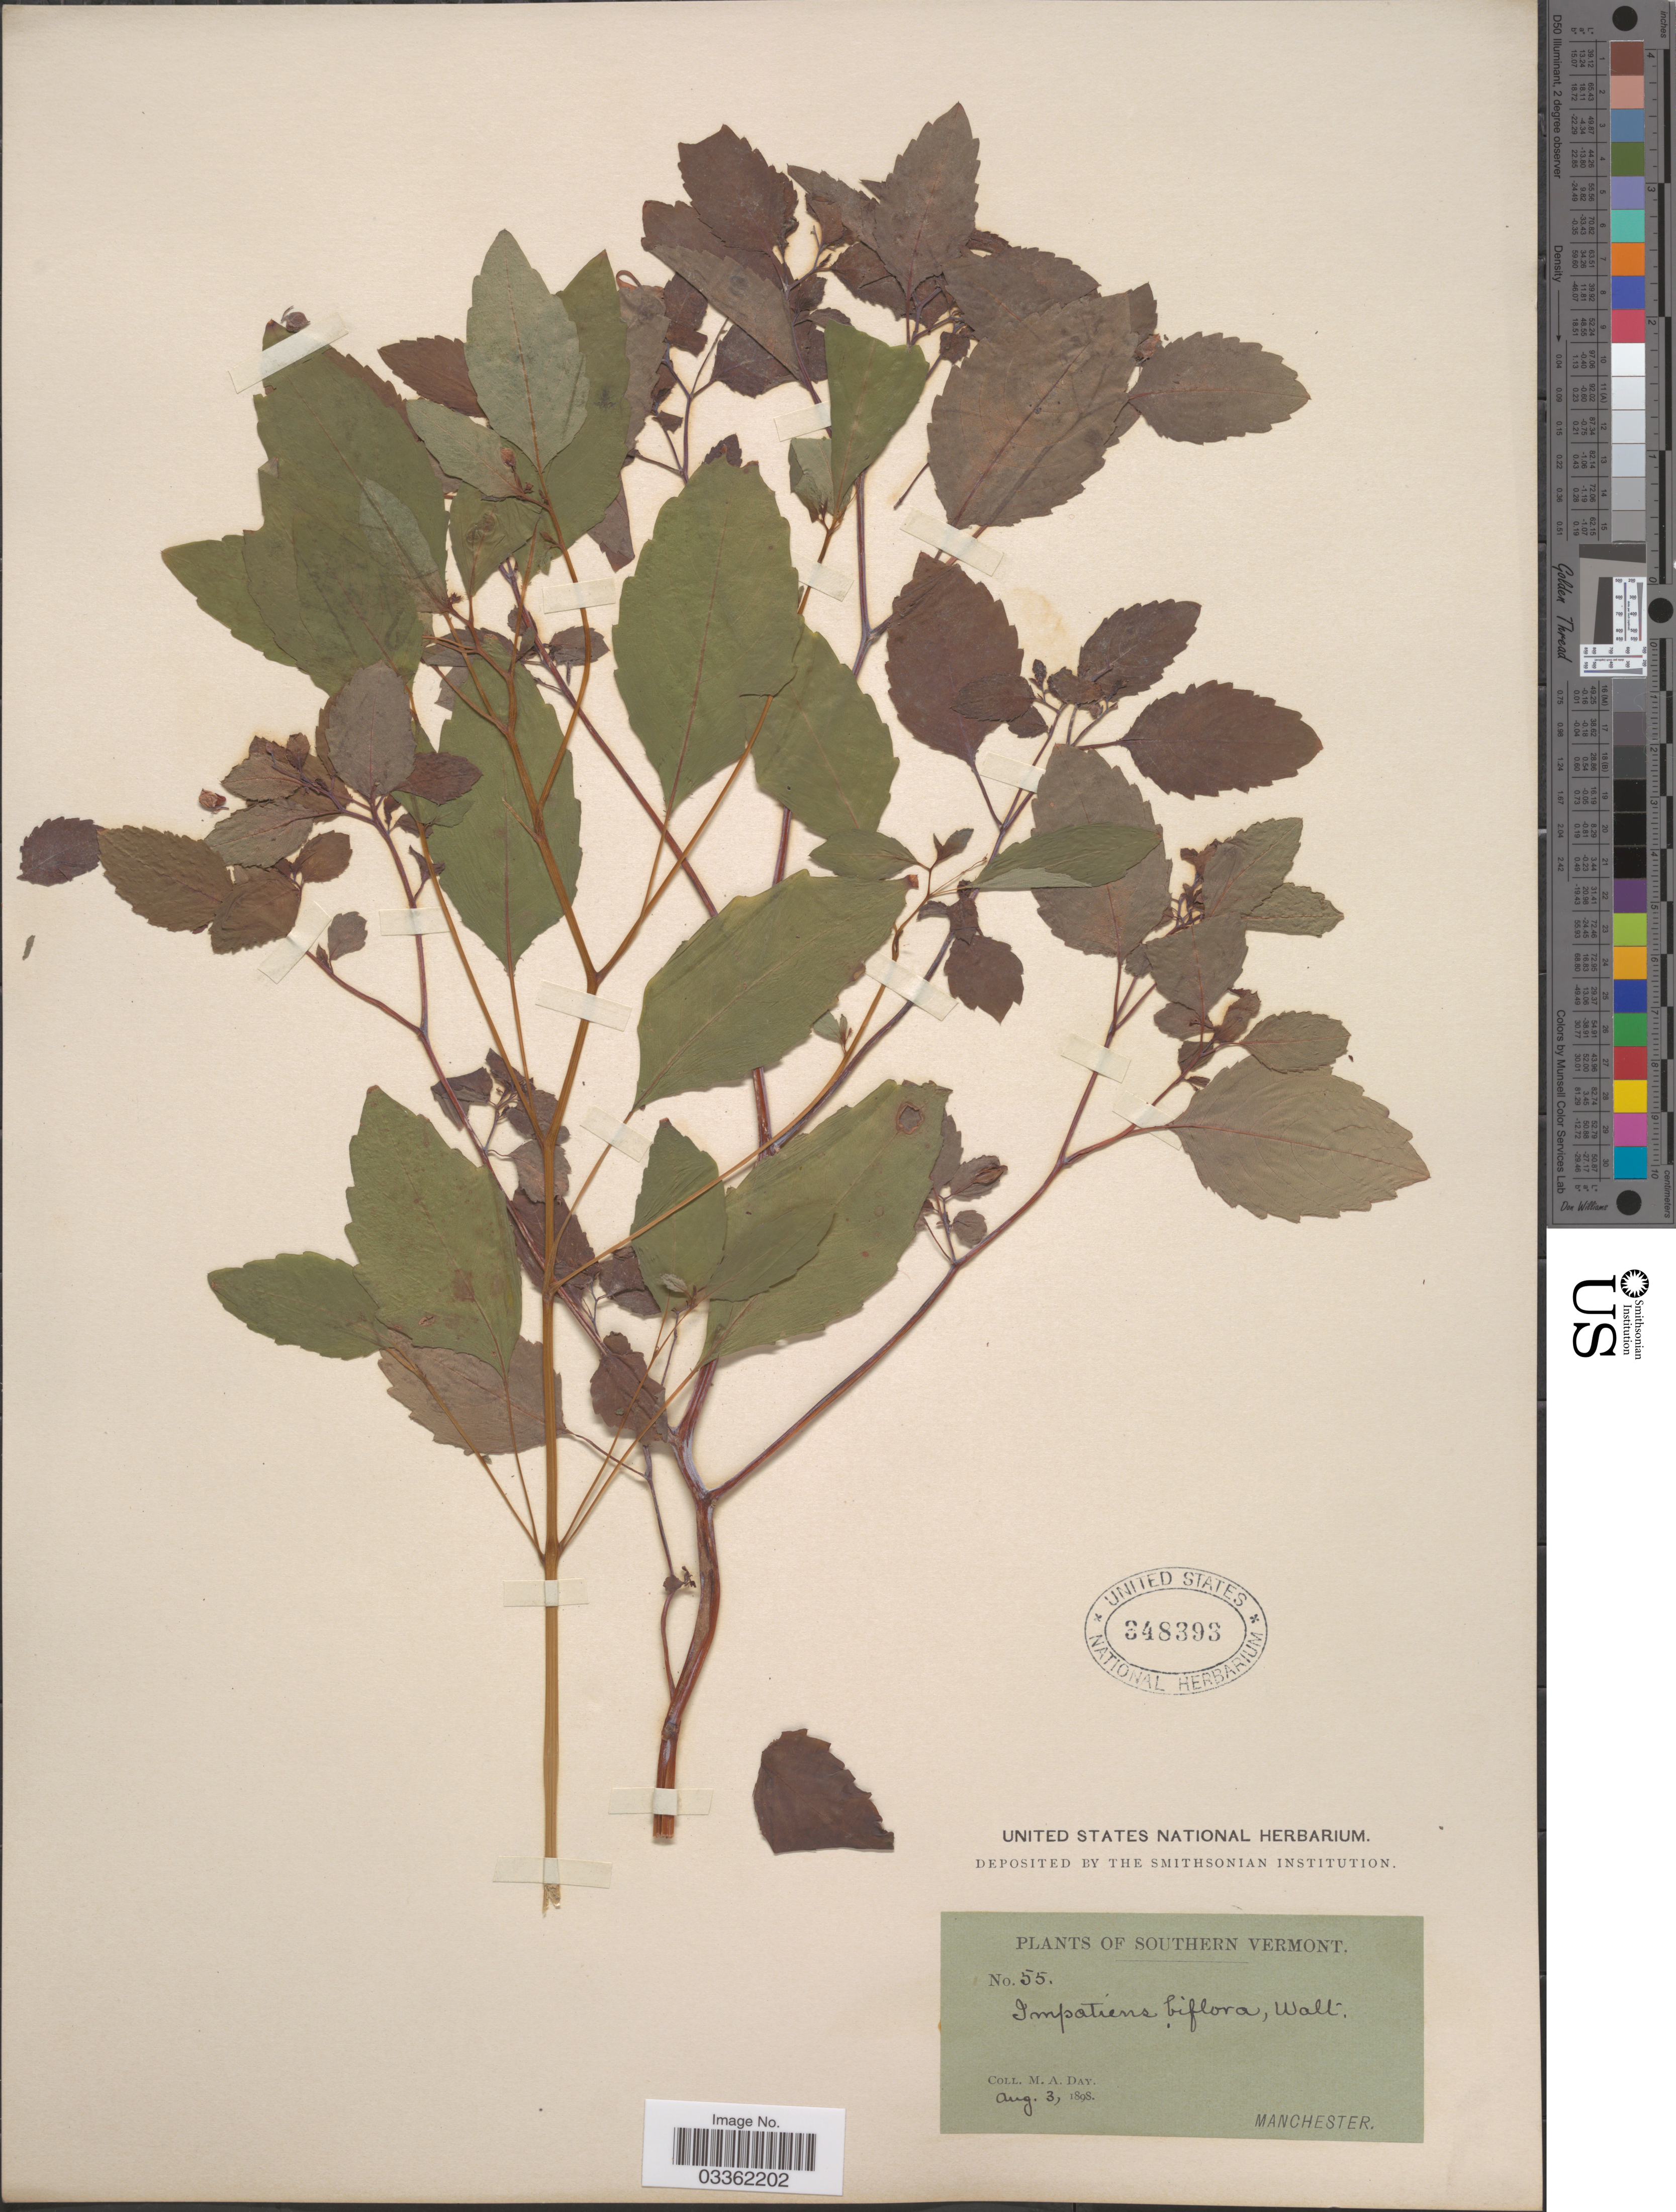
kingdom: Plantae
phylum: Tracheophyta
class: Magnoliopsida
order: Ericales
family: Balsaminaceae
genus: Impatiens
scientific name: Impatiens capensis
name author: Meerb.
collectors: M. Day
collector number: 55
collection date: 1898-08-03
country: United States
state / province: Vermont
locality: Southern Vermont, Manchester.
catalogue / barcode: US 348393